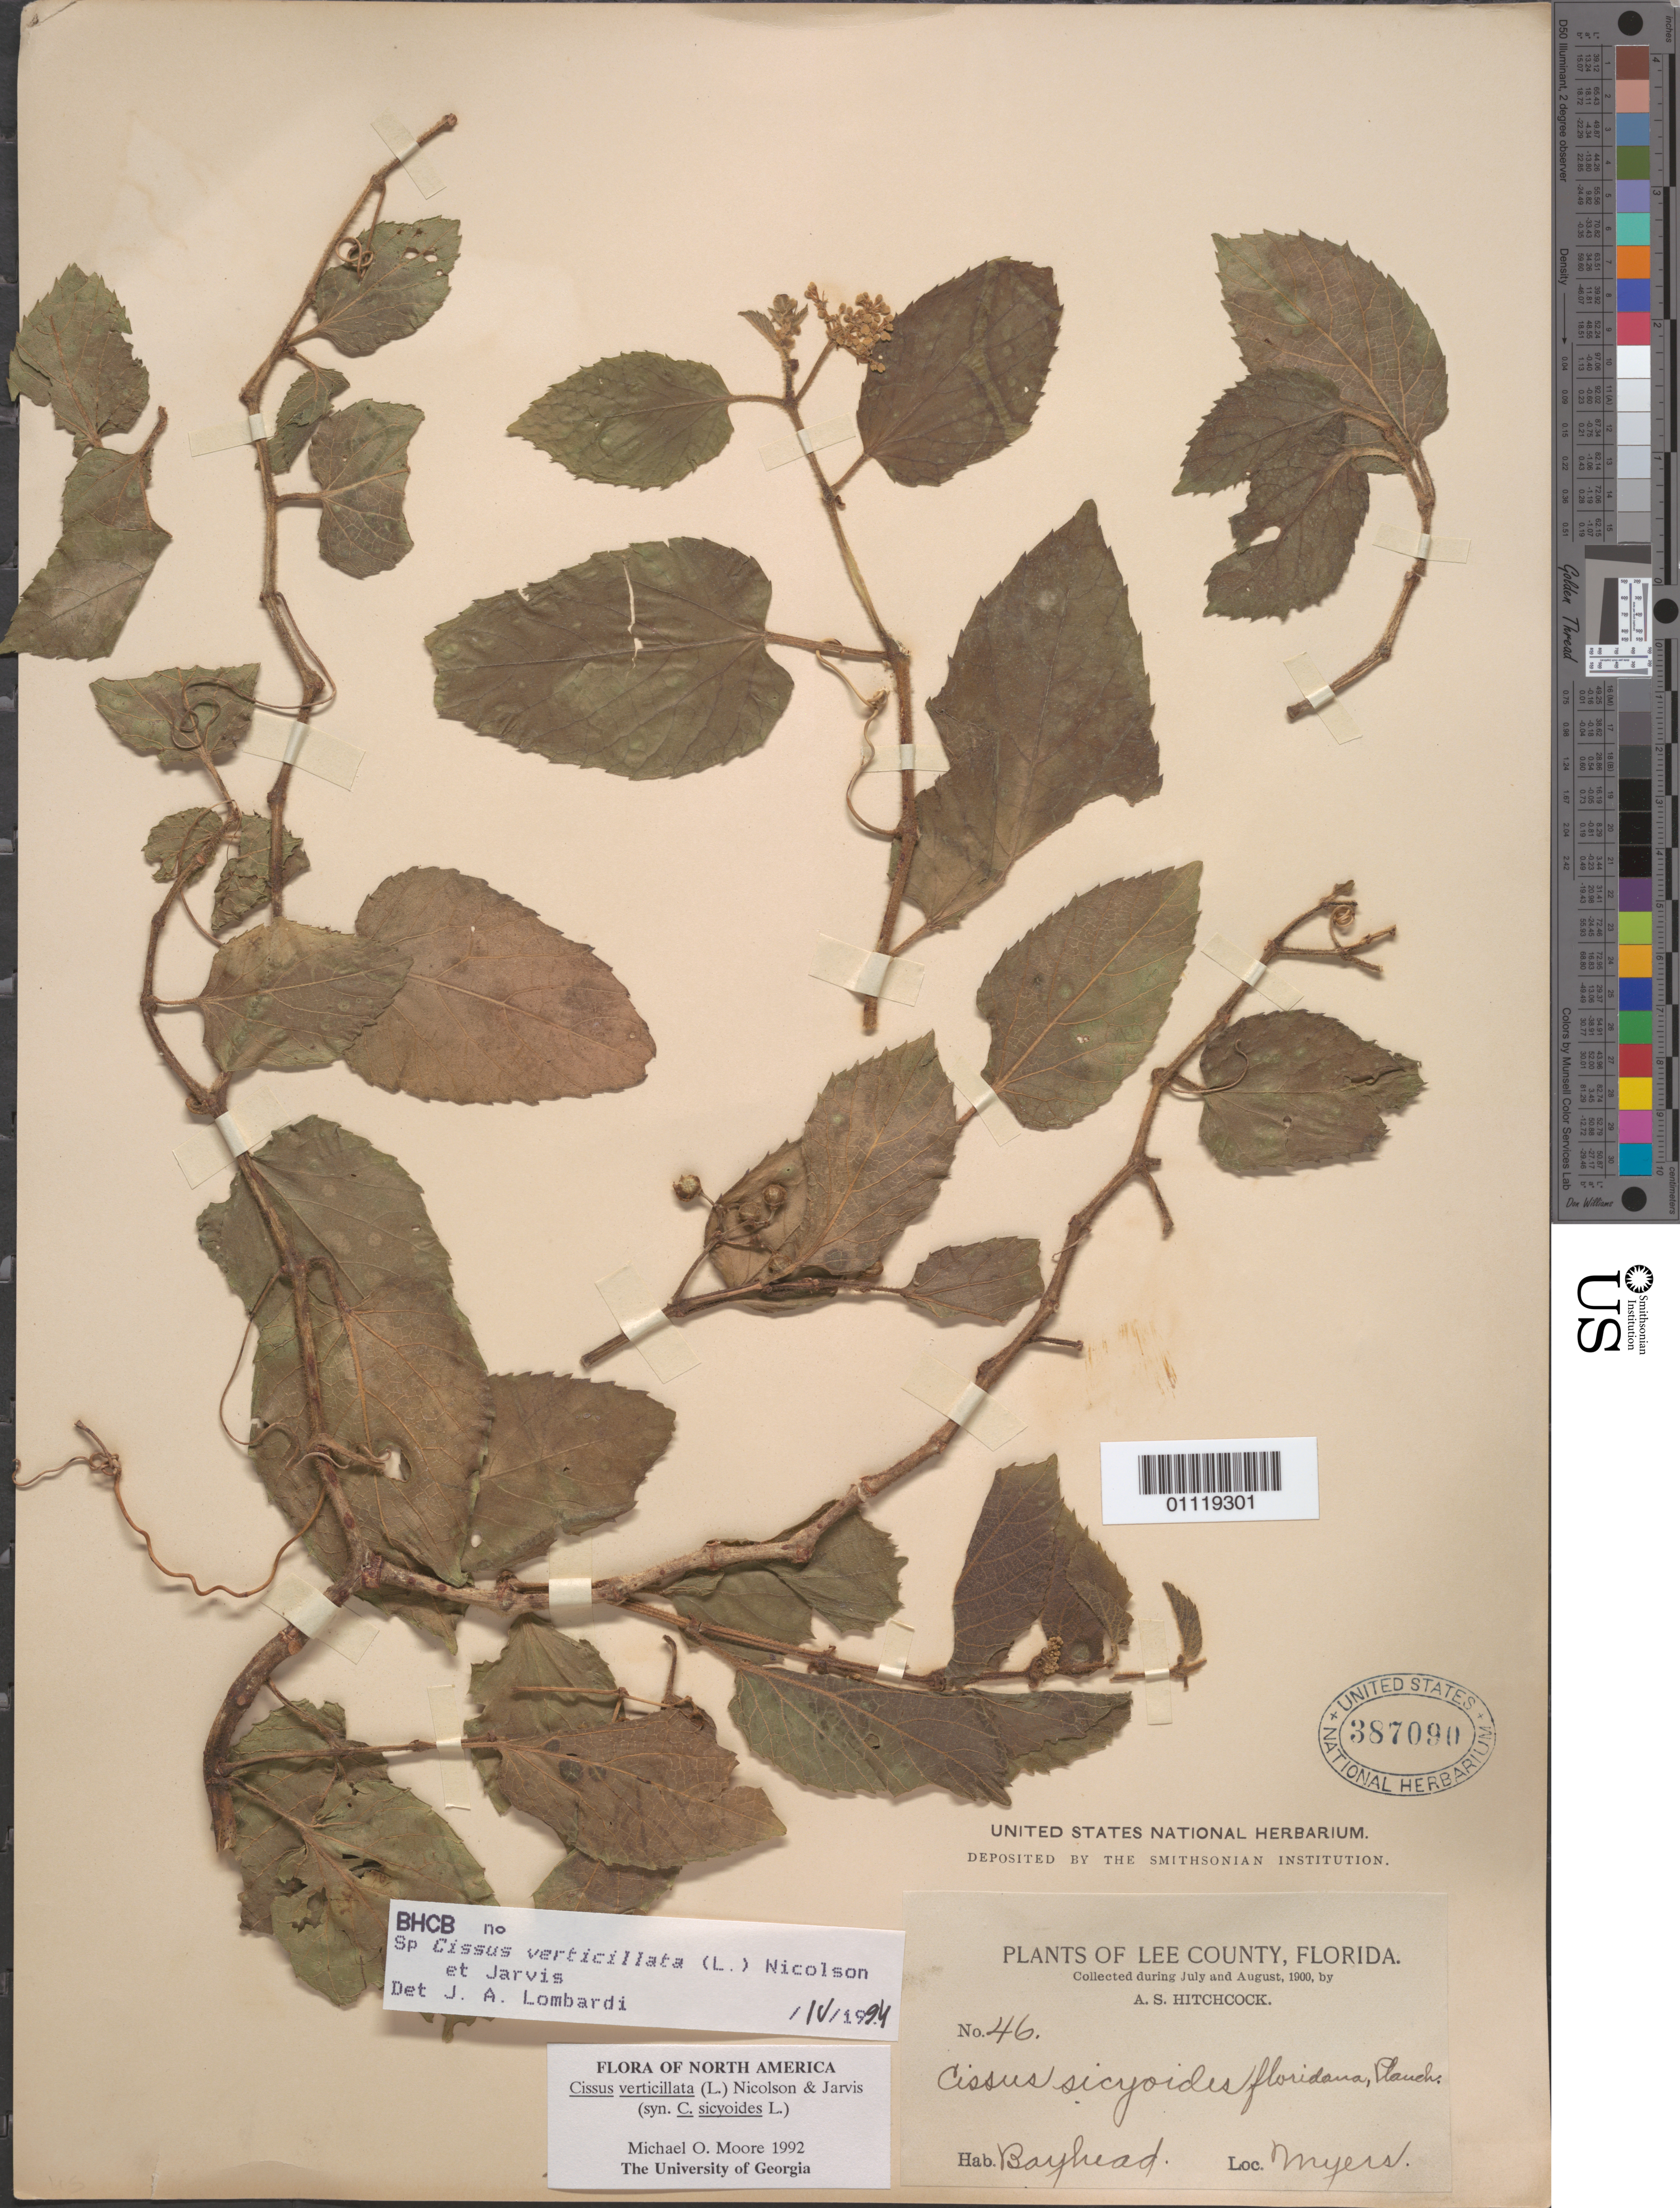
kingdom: Plantae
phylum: Tracheophyta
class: Magnoliopsida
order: Vitales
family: Vitaceae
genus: Cissus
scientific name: Cissus verticillata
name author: (L.) Nicolson & C.E. Jarvis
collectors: A. S. Hitchcock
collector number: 46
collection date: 1900-07/1900-08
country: United States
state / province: Florida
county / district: Lee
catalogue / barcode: US 387090